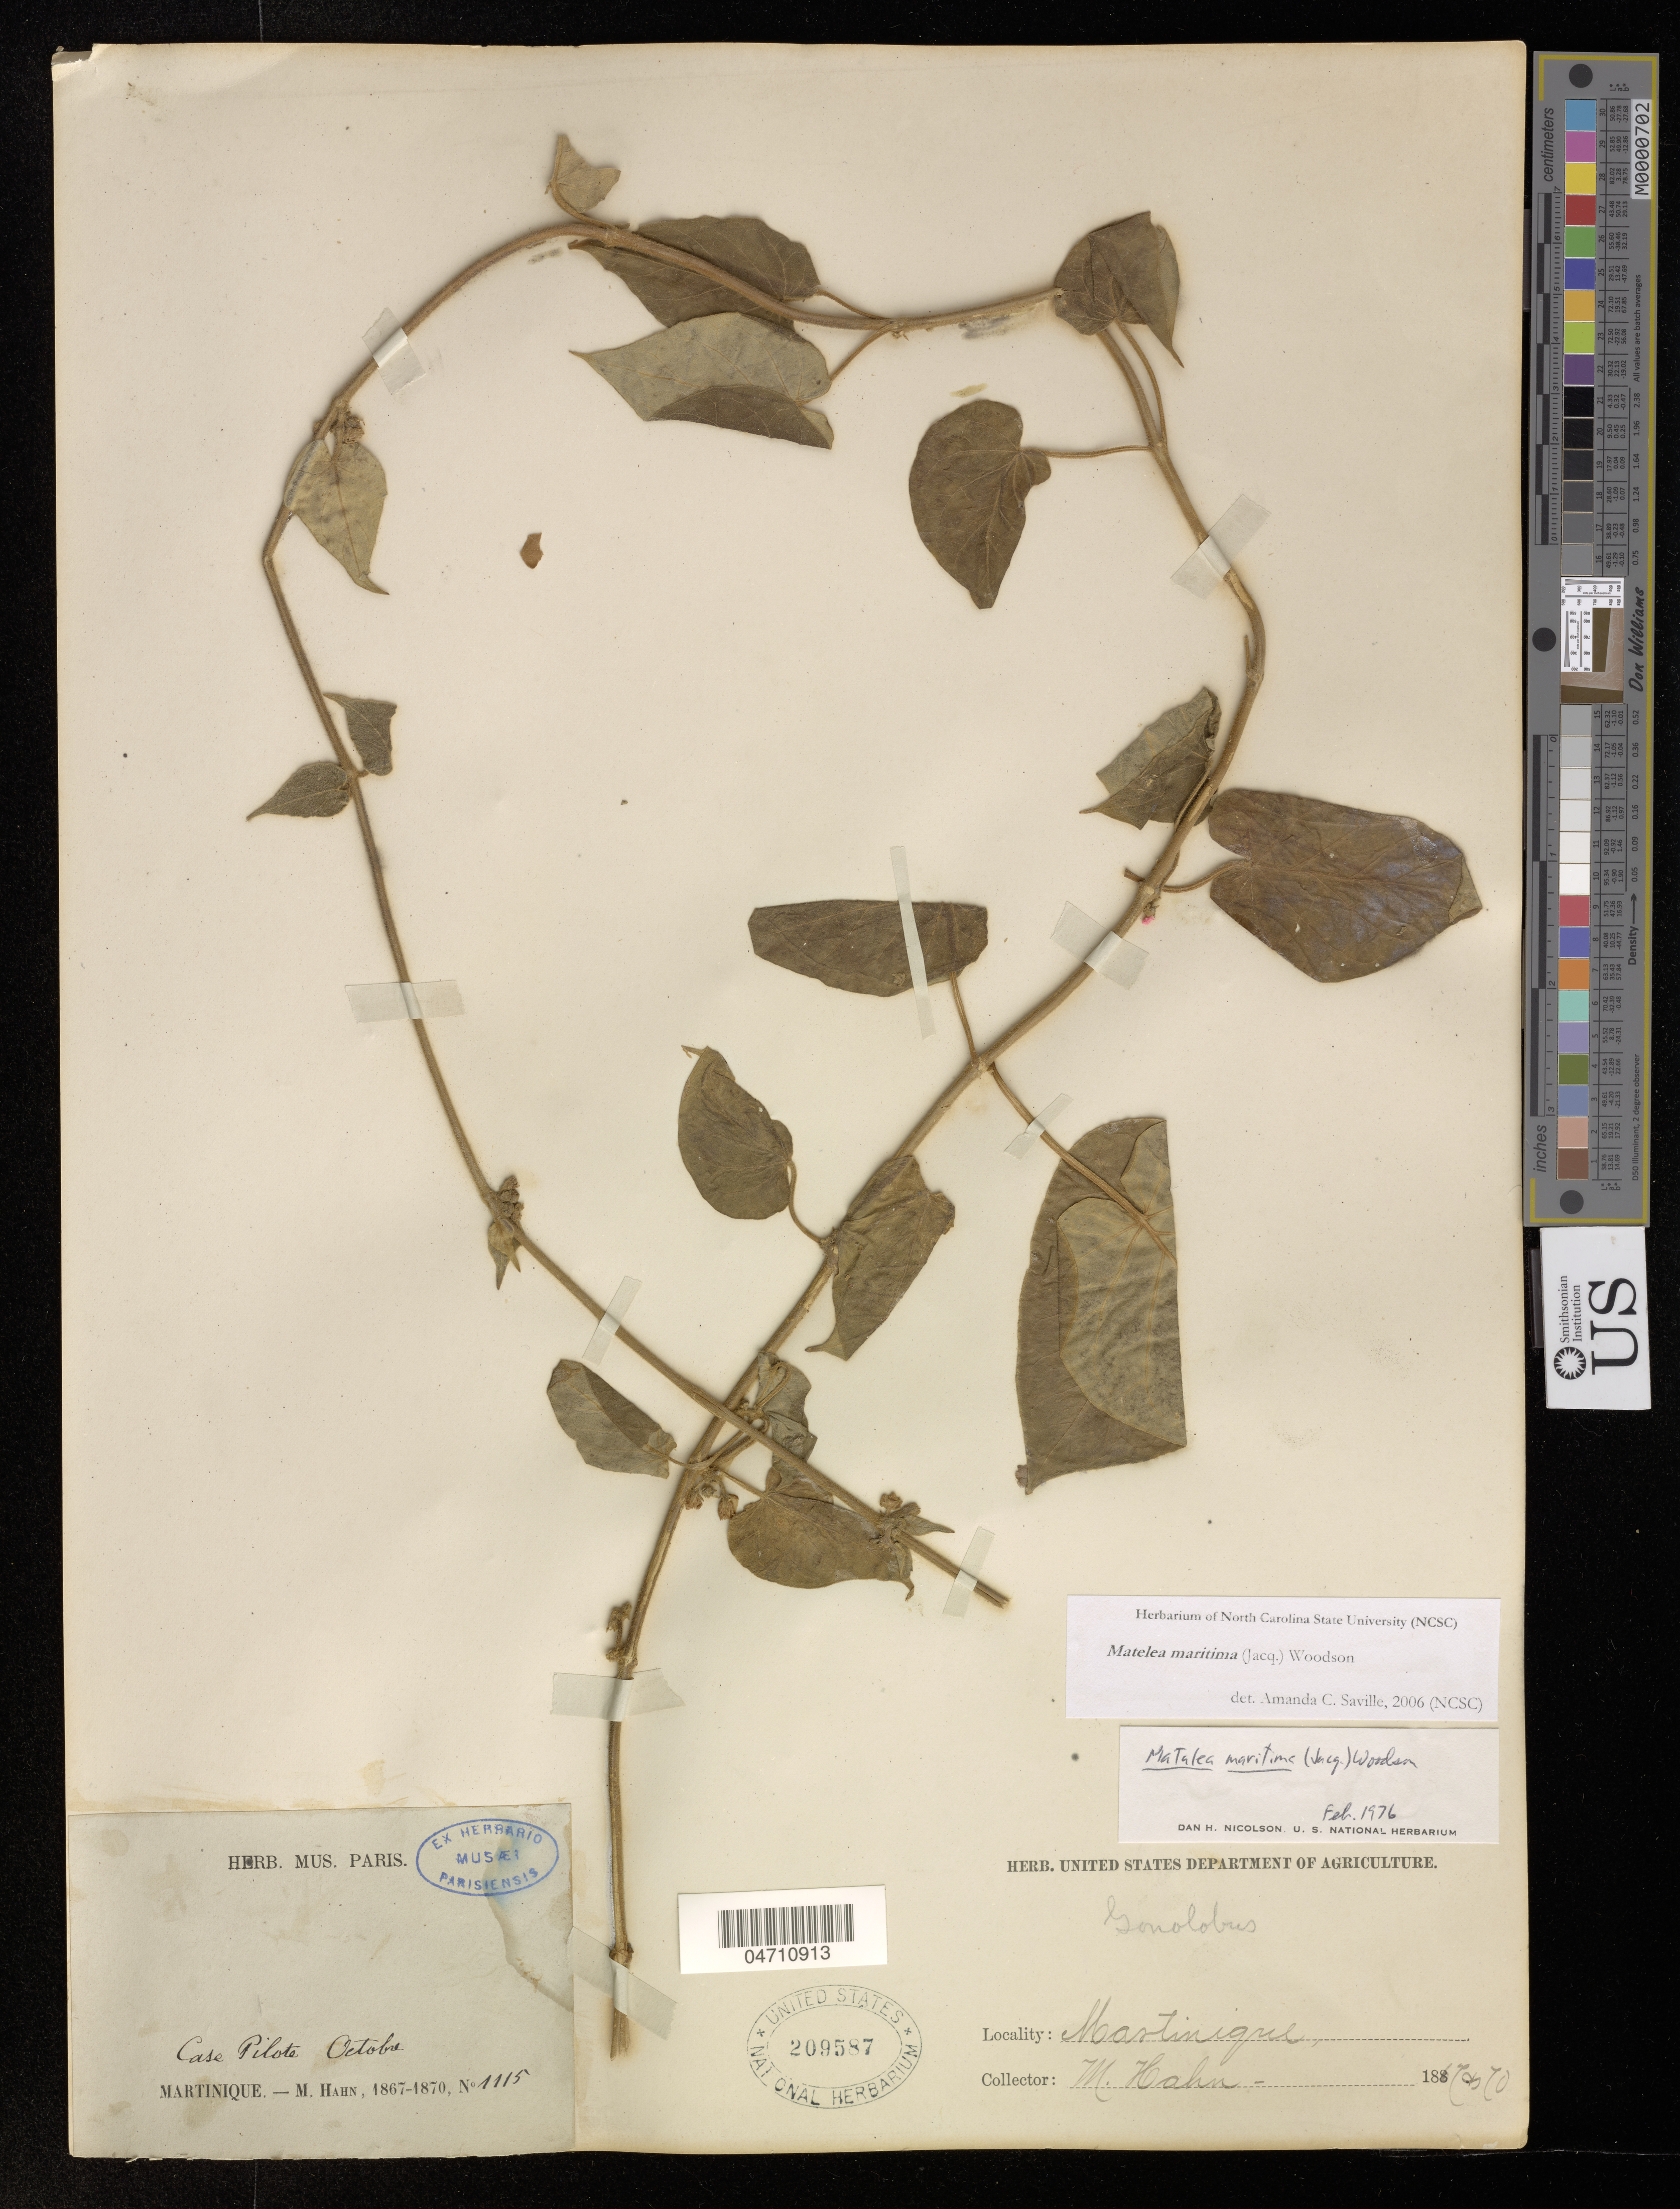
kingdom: Plantae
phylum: Tracheophyta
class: Magnoliopsida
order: Gentianales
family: Apocynaceae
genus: Matelea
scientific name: Matelea maritima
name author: (Jacq.) Woodson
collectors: M. Hahn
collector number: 1115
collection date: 1867-10/1870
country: Grenada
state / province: Carriacou and Petite Martinique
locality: Case Pilote.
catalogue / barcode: US 209587